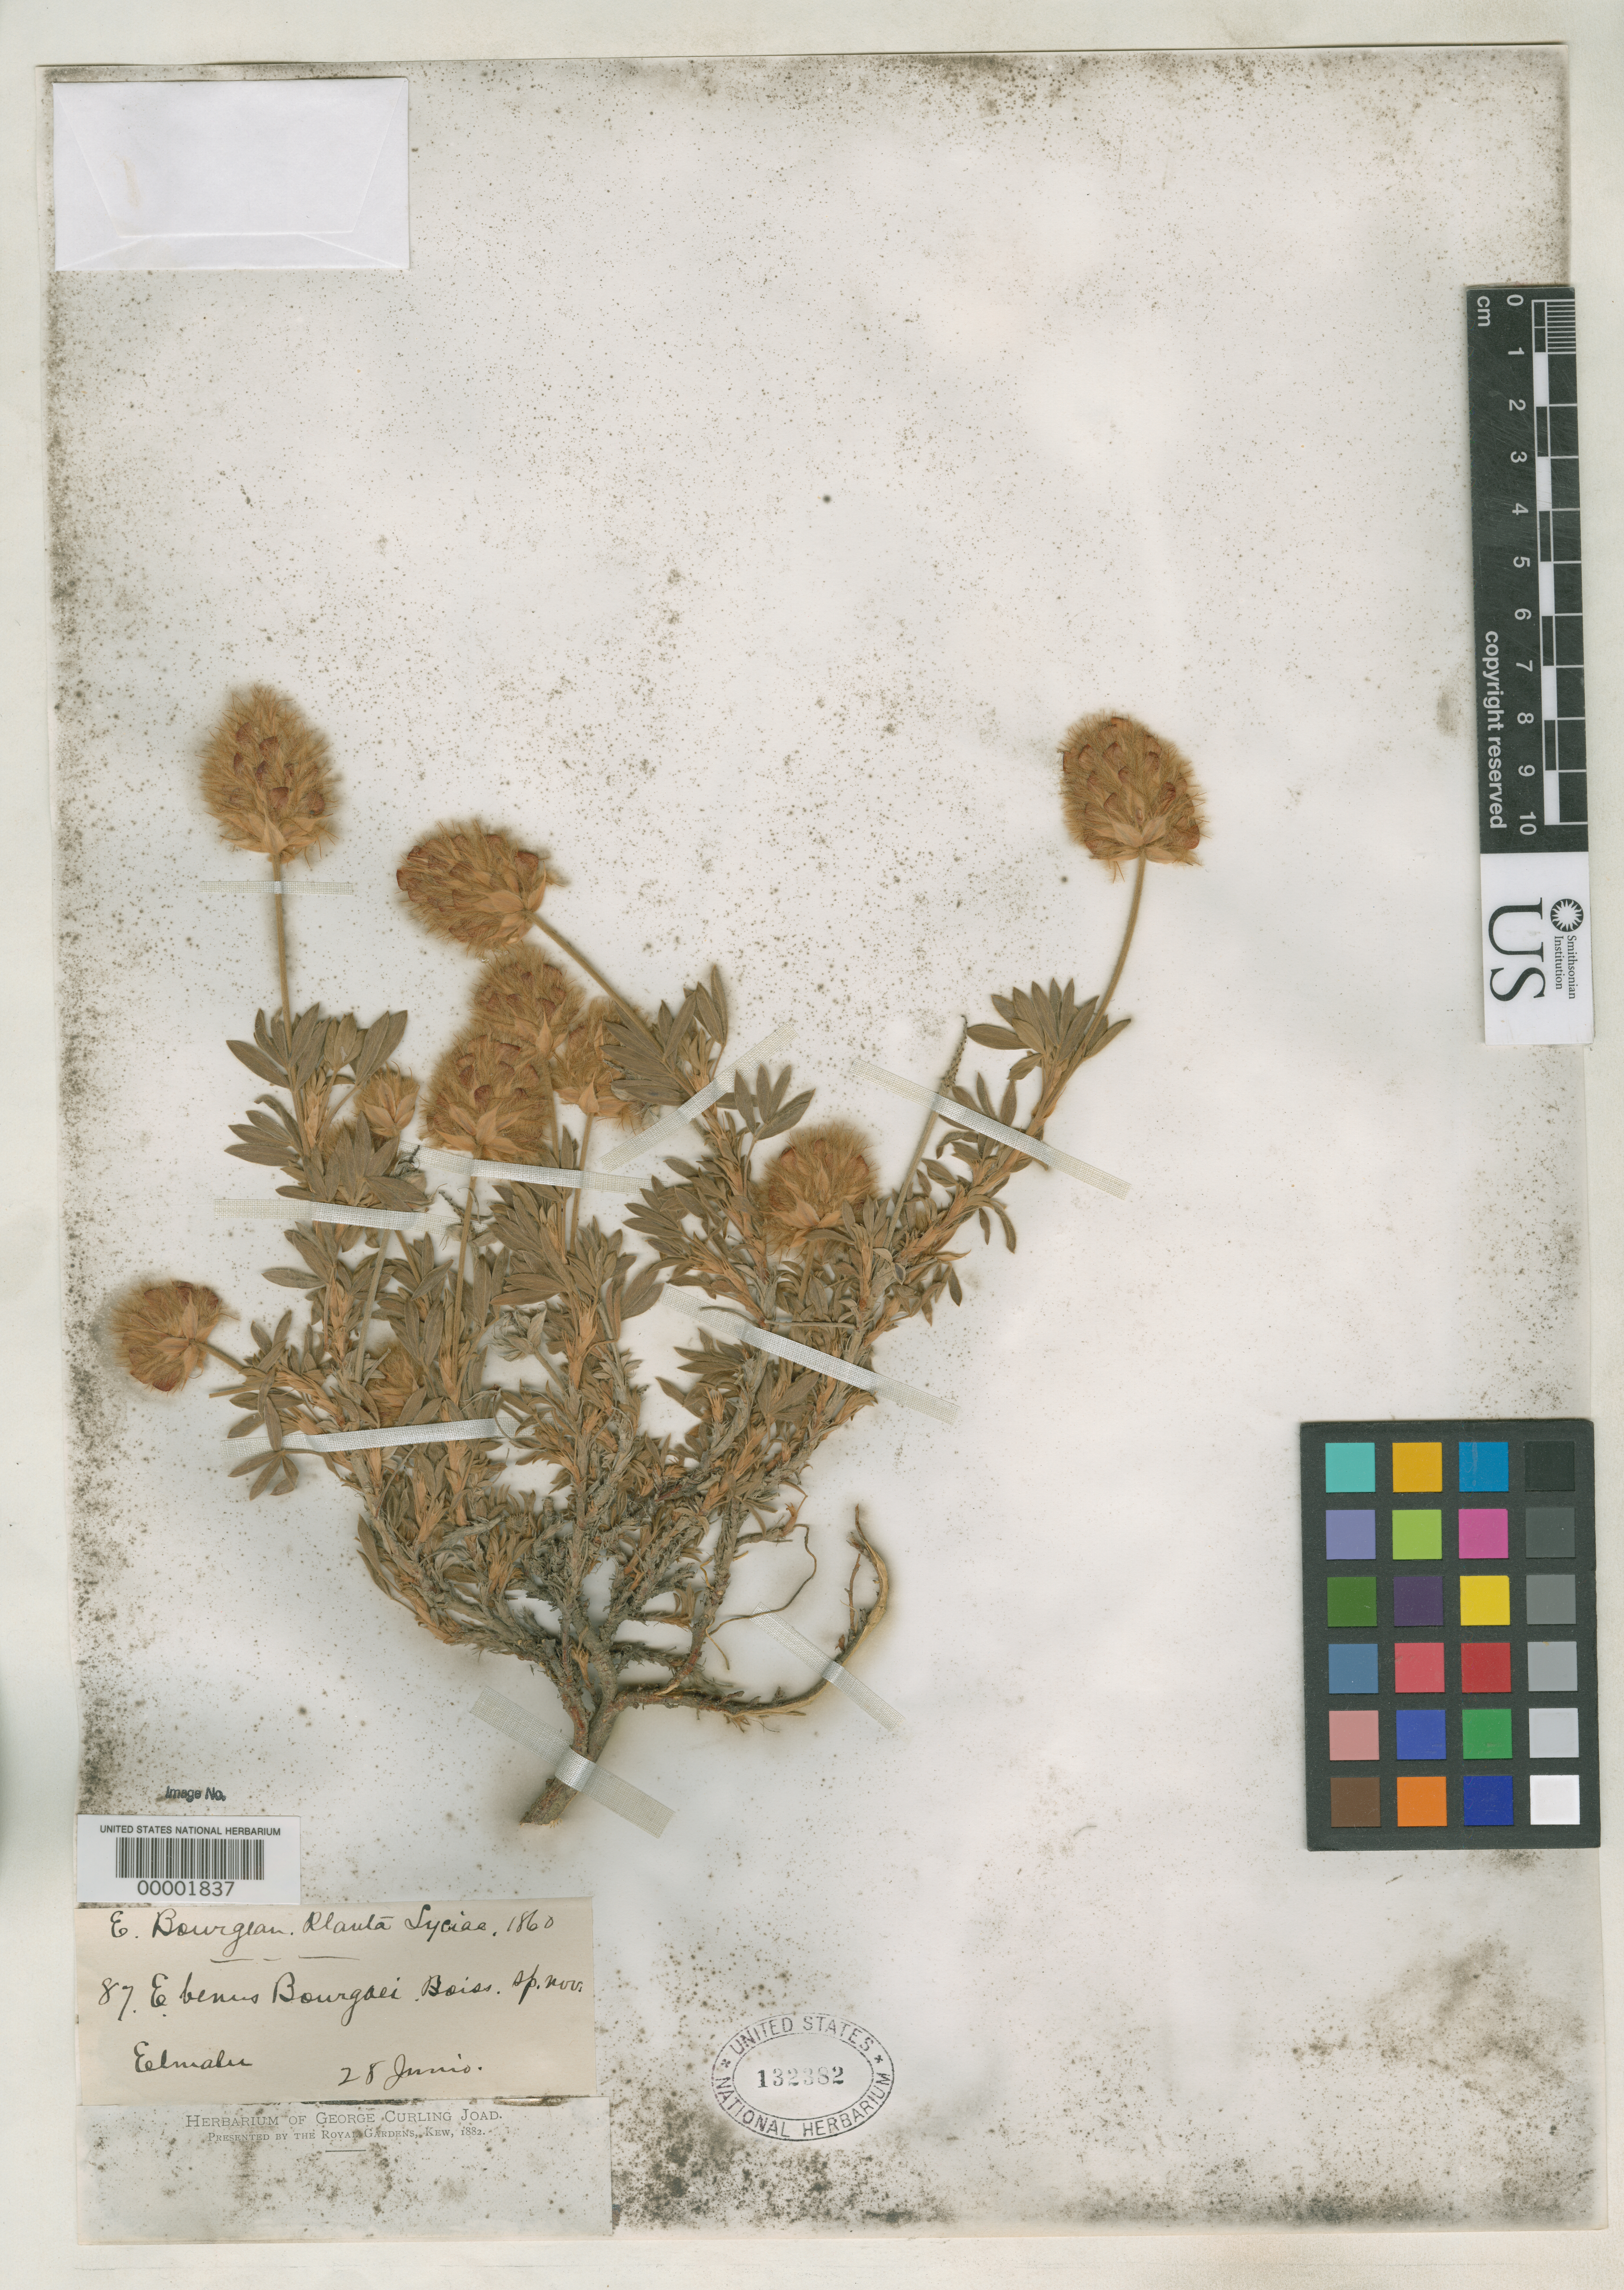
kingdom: Plantae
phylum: Tracheophyta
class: Magnoliopsida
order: Fabales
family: Fabaceae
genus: Ebenus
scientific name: Ebenus bourgaei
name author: Boiss.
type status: Isotype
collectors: E. Bourgeau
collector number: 87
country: Turkey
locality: Lycia, Asia Minor.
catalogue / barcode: US 132382